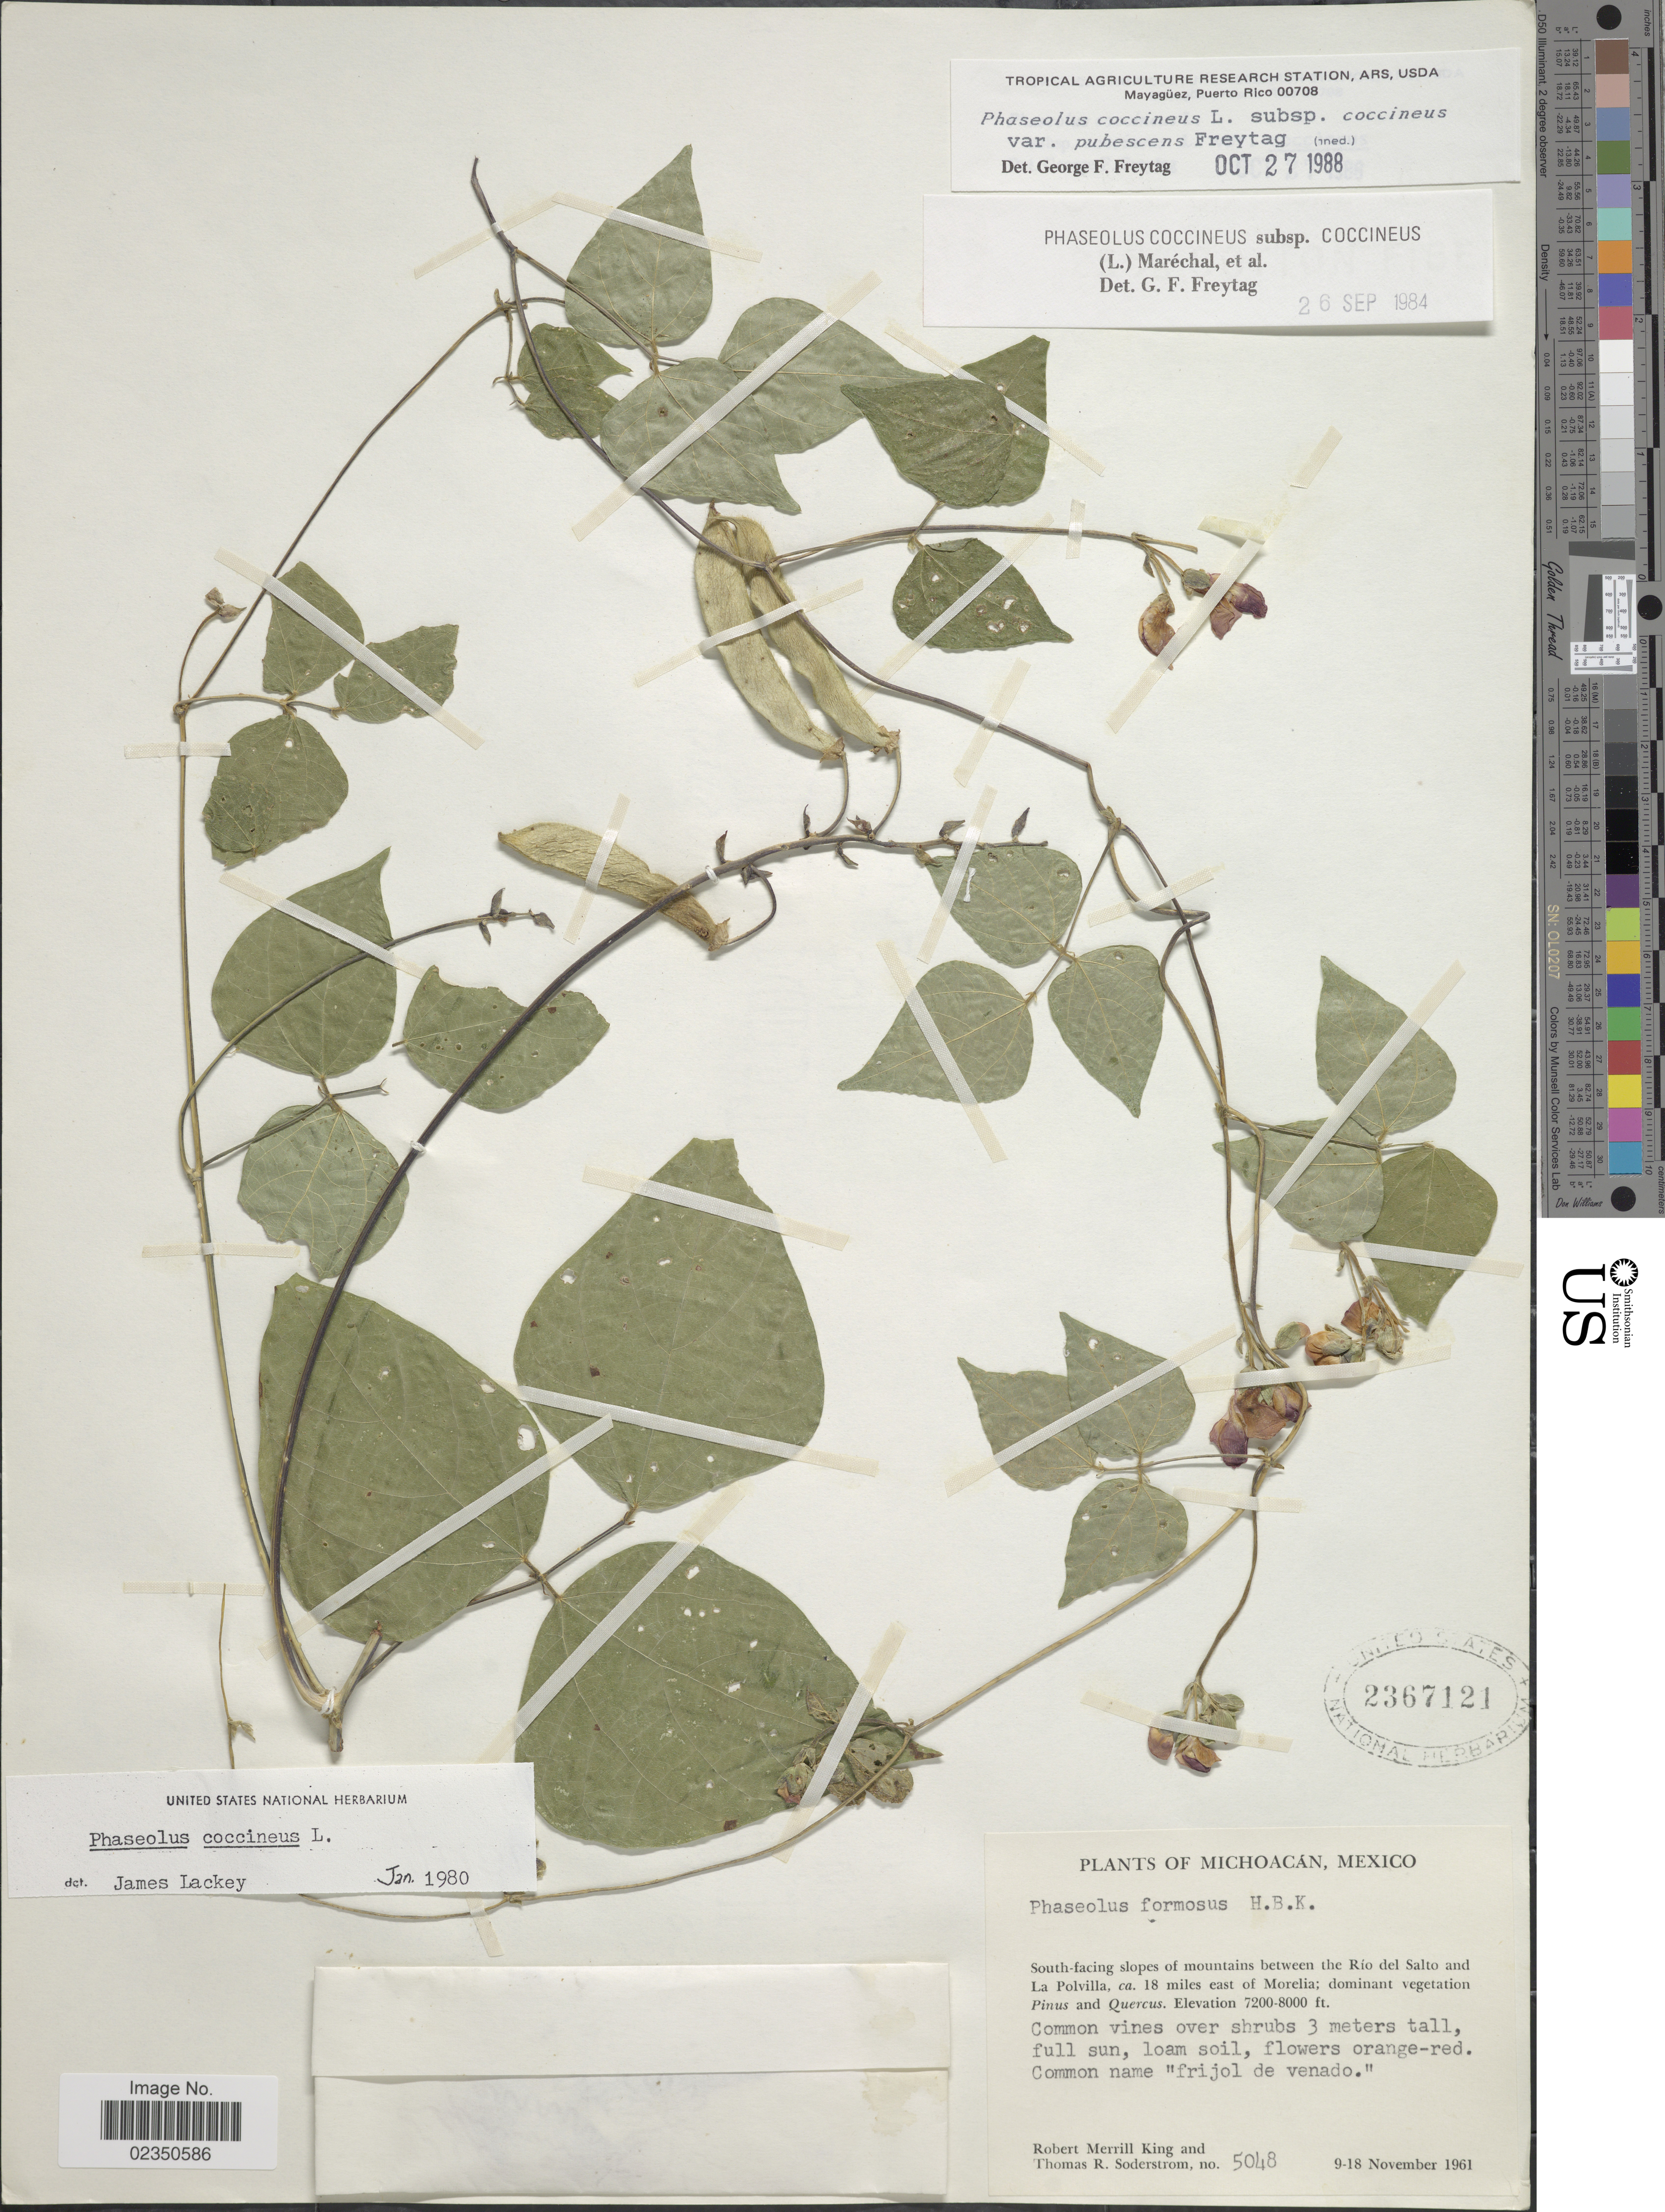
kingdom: Plantae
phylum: Tracheophyta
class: Magnoliopsida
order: Fabales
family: Fabaceae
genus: Phaseolus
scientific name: Phaseolus coccineus var. pubescens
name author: Freytag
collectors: R. M. King & T. R. Soderstrom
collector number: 5048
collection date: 1961-11-09/1961-11-18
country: Mexico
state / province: Michoacán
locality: South-facing slopes of mountains between the Rio del Salto and La Polvilla, ca. 18 miles east of Morelia.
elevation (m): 2195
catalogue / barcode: US 2367121